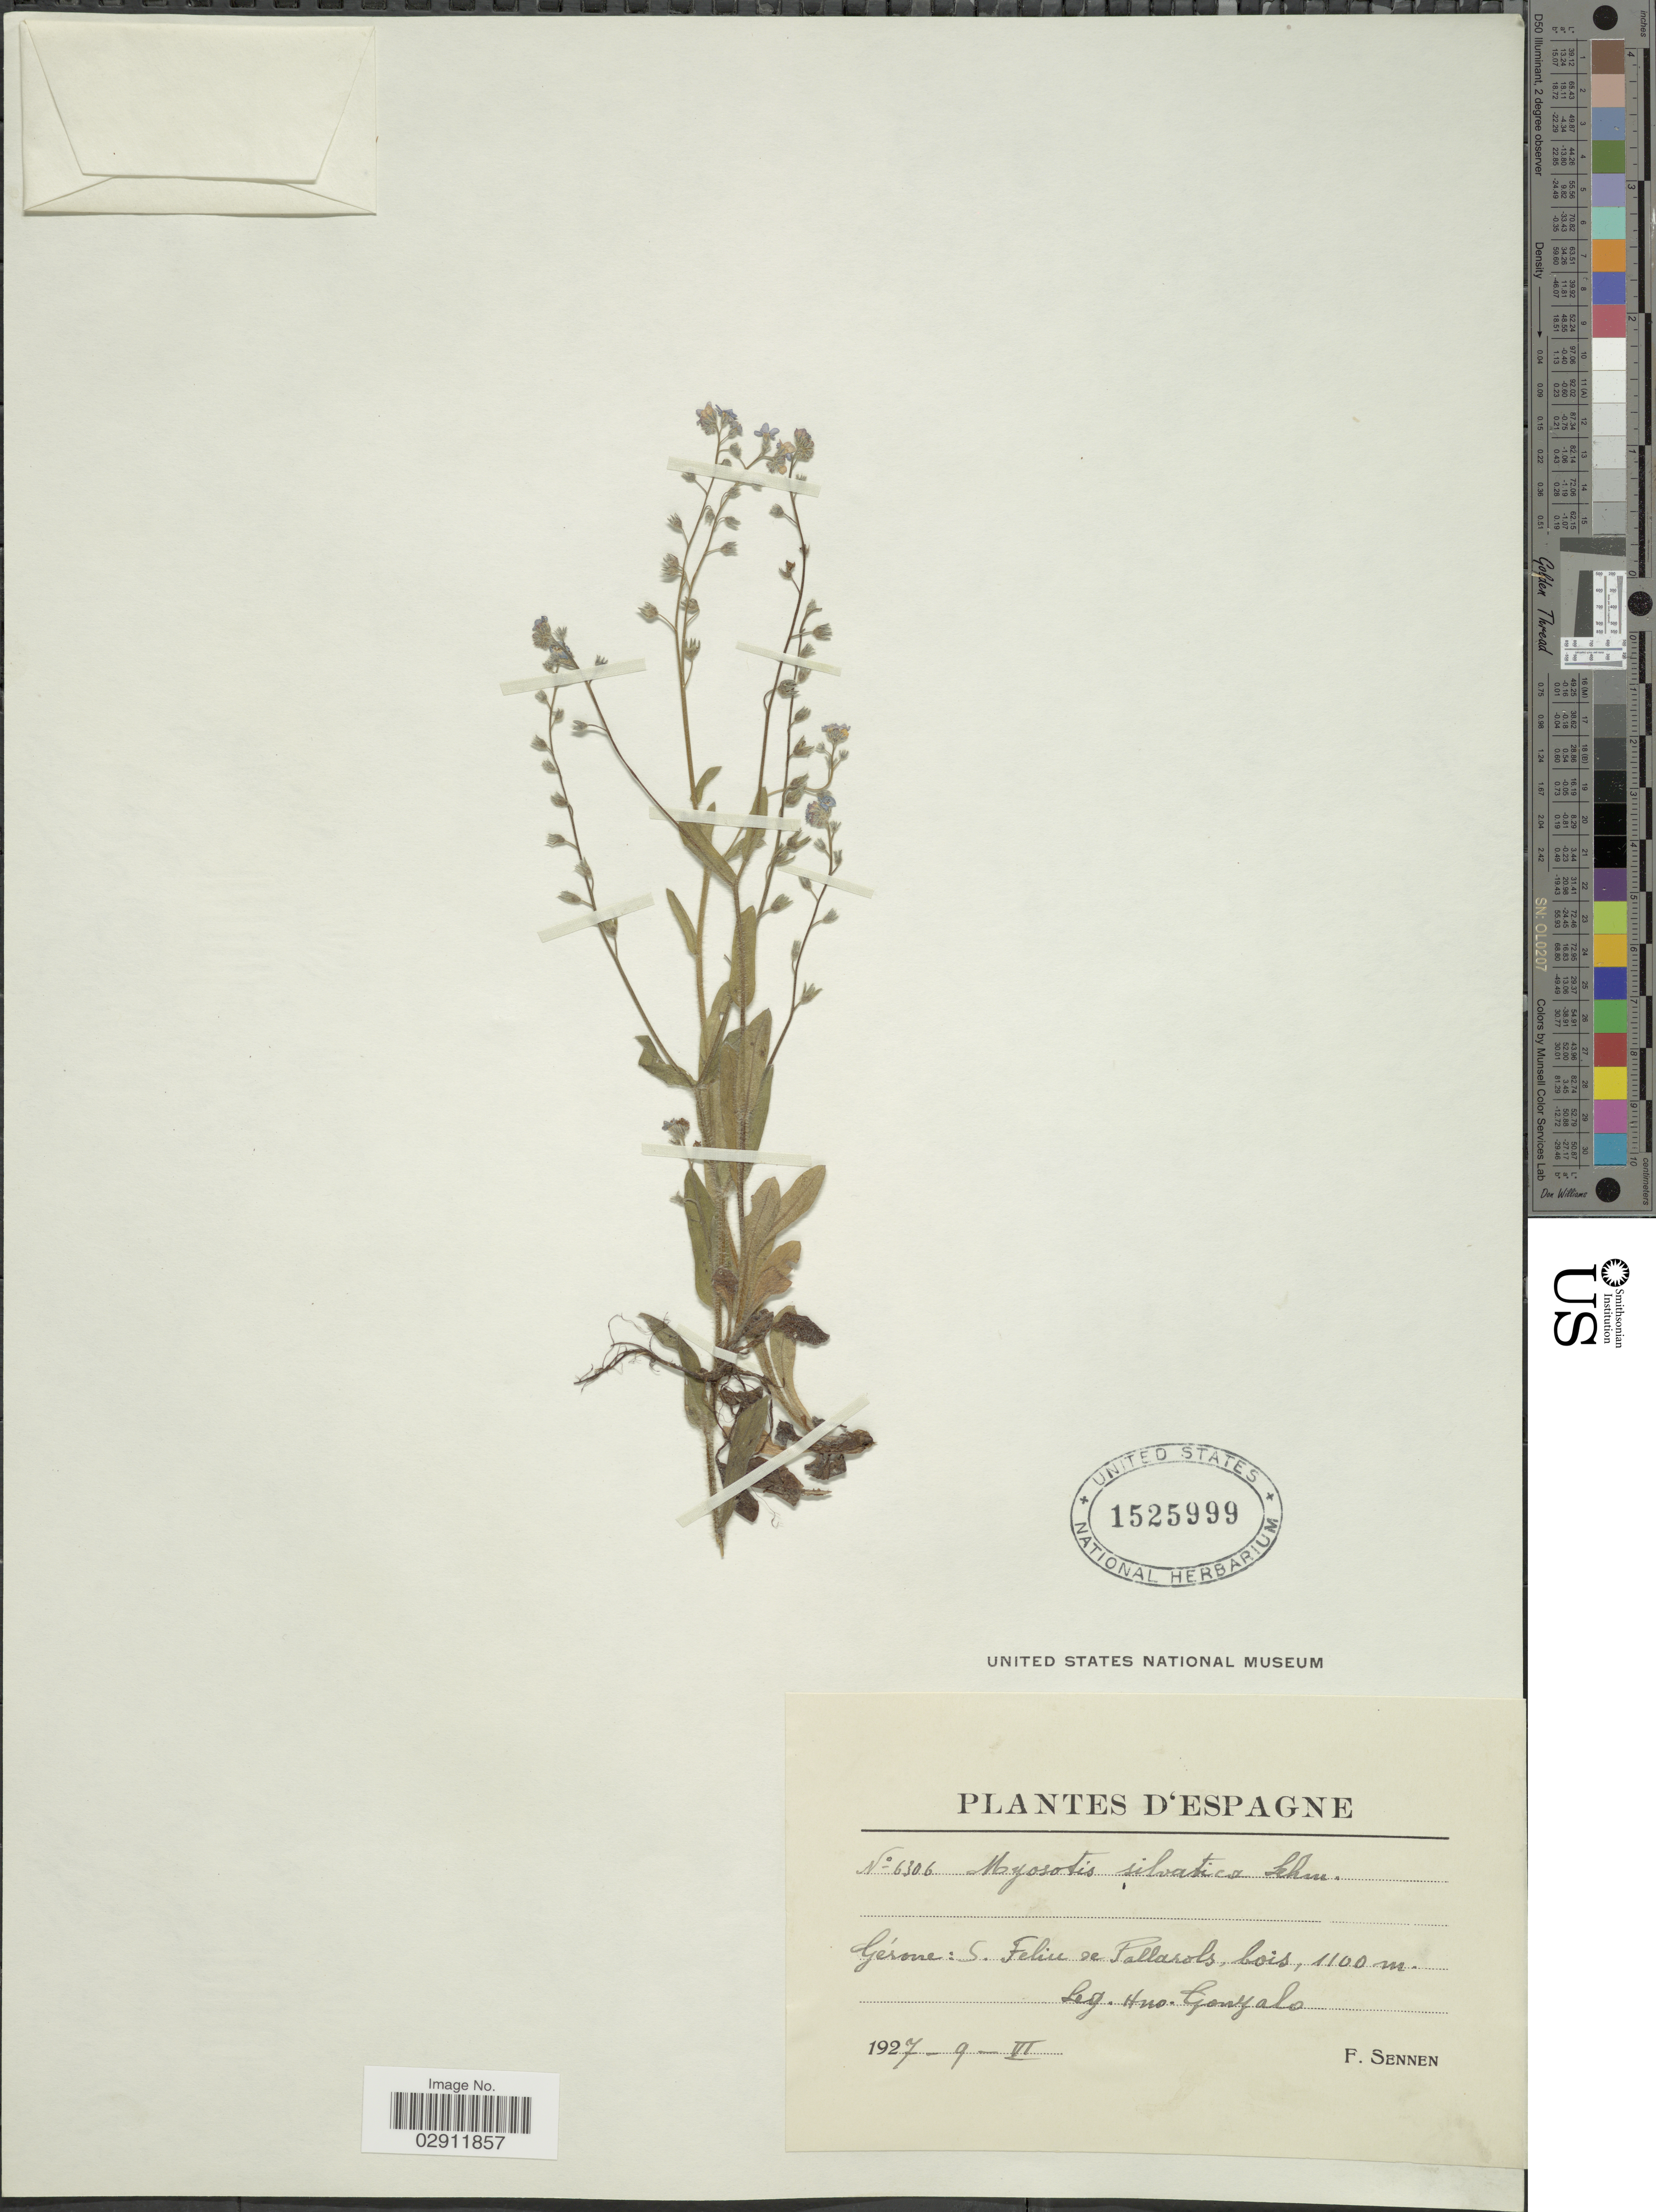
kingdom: Plantae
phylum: Tracheophyta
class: Magnoliopsida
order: Boraginales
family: Boraginaceae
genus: Myosotis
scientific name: Myosotis sylvatica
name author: Ehrh. ex Hoffm.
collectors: A. Gonzalo & E. Sennen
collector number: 6306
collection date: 1927-06-09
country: Spain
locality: Gérone: S. Feliu de Pallarols.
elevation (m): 1100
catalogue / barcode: US 1525999